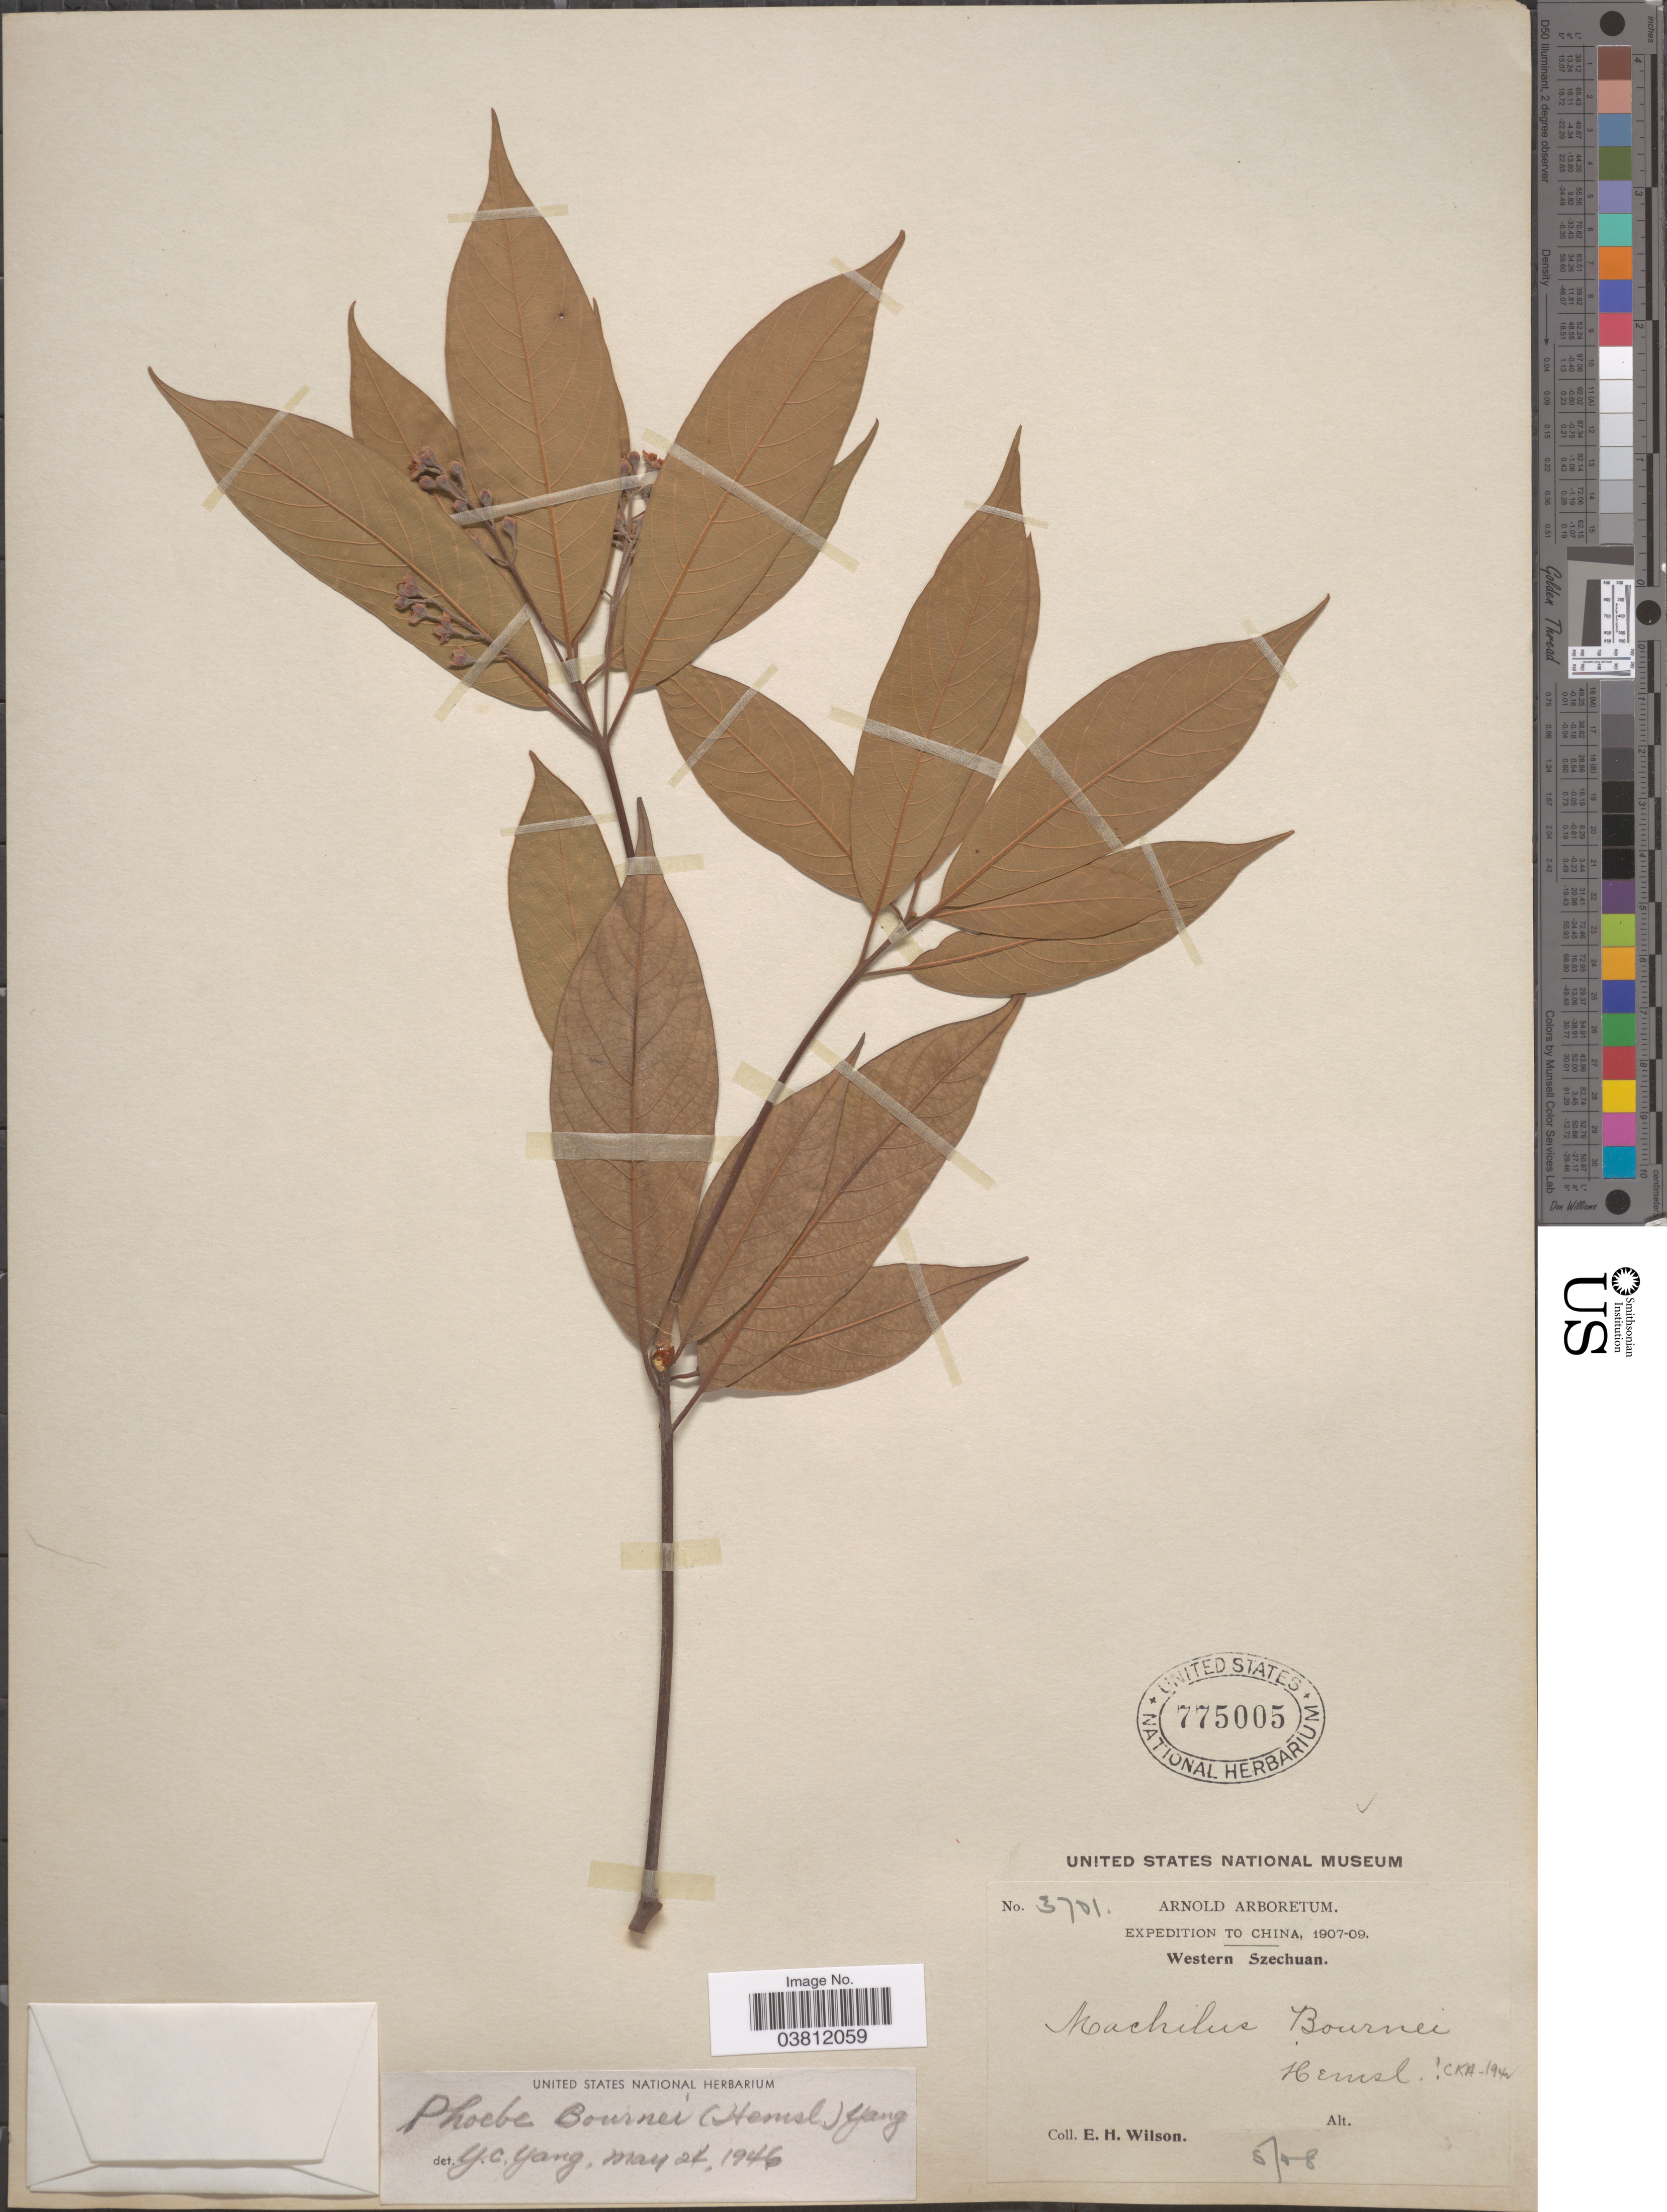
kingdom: Plantae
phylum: Tracheophyta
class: Magnoliopsida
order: Laurales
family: Lauraceae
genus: Phoebe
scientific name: Phoebe bournei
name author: (Hemsl.) Y.C. Yang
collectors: E. Wilson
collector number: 3701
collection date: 1908-05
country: China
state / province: Sichuan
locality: Western Szechuan.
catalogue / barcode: US 775005